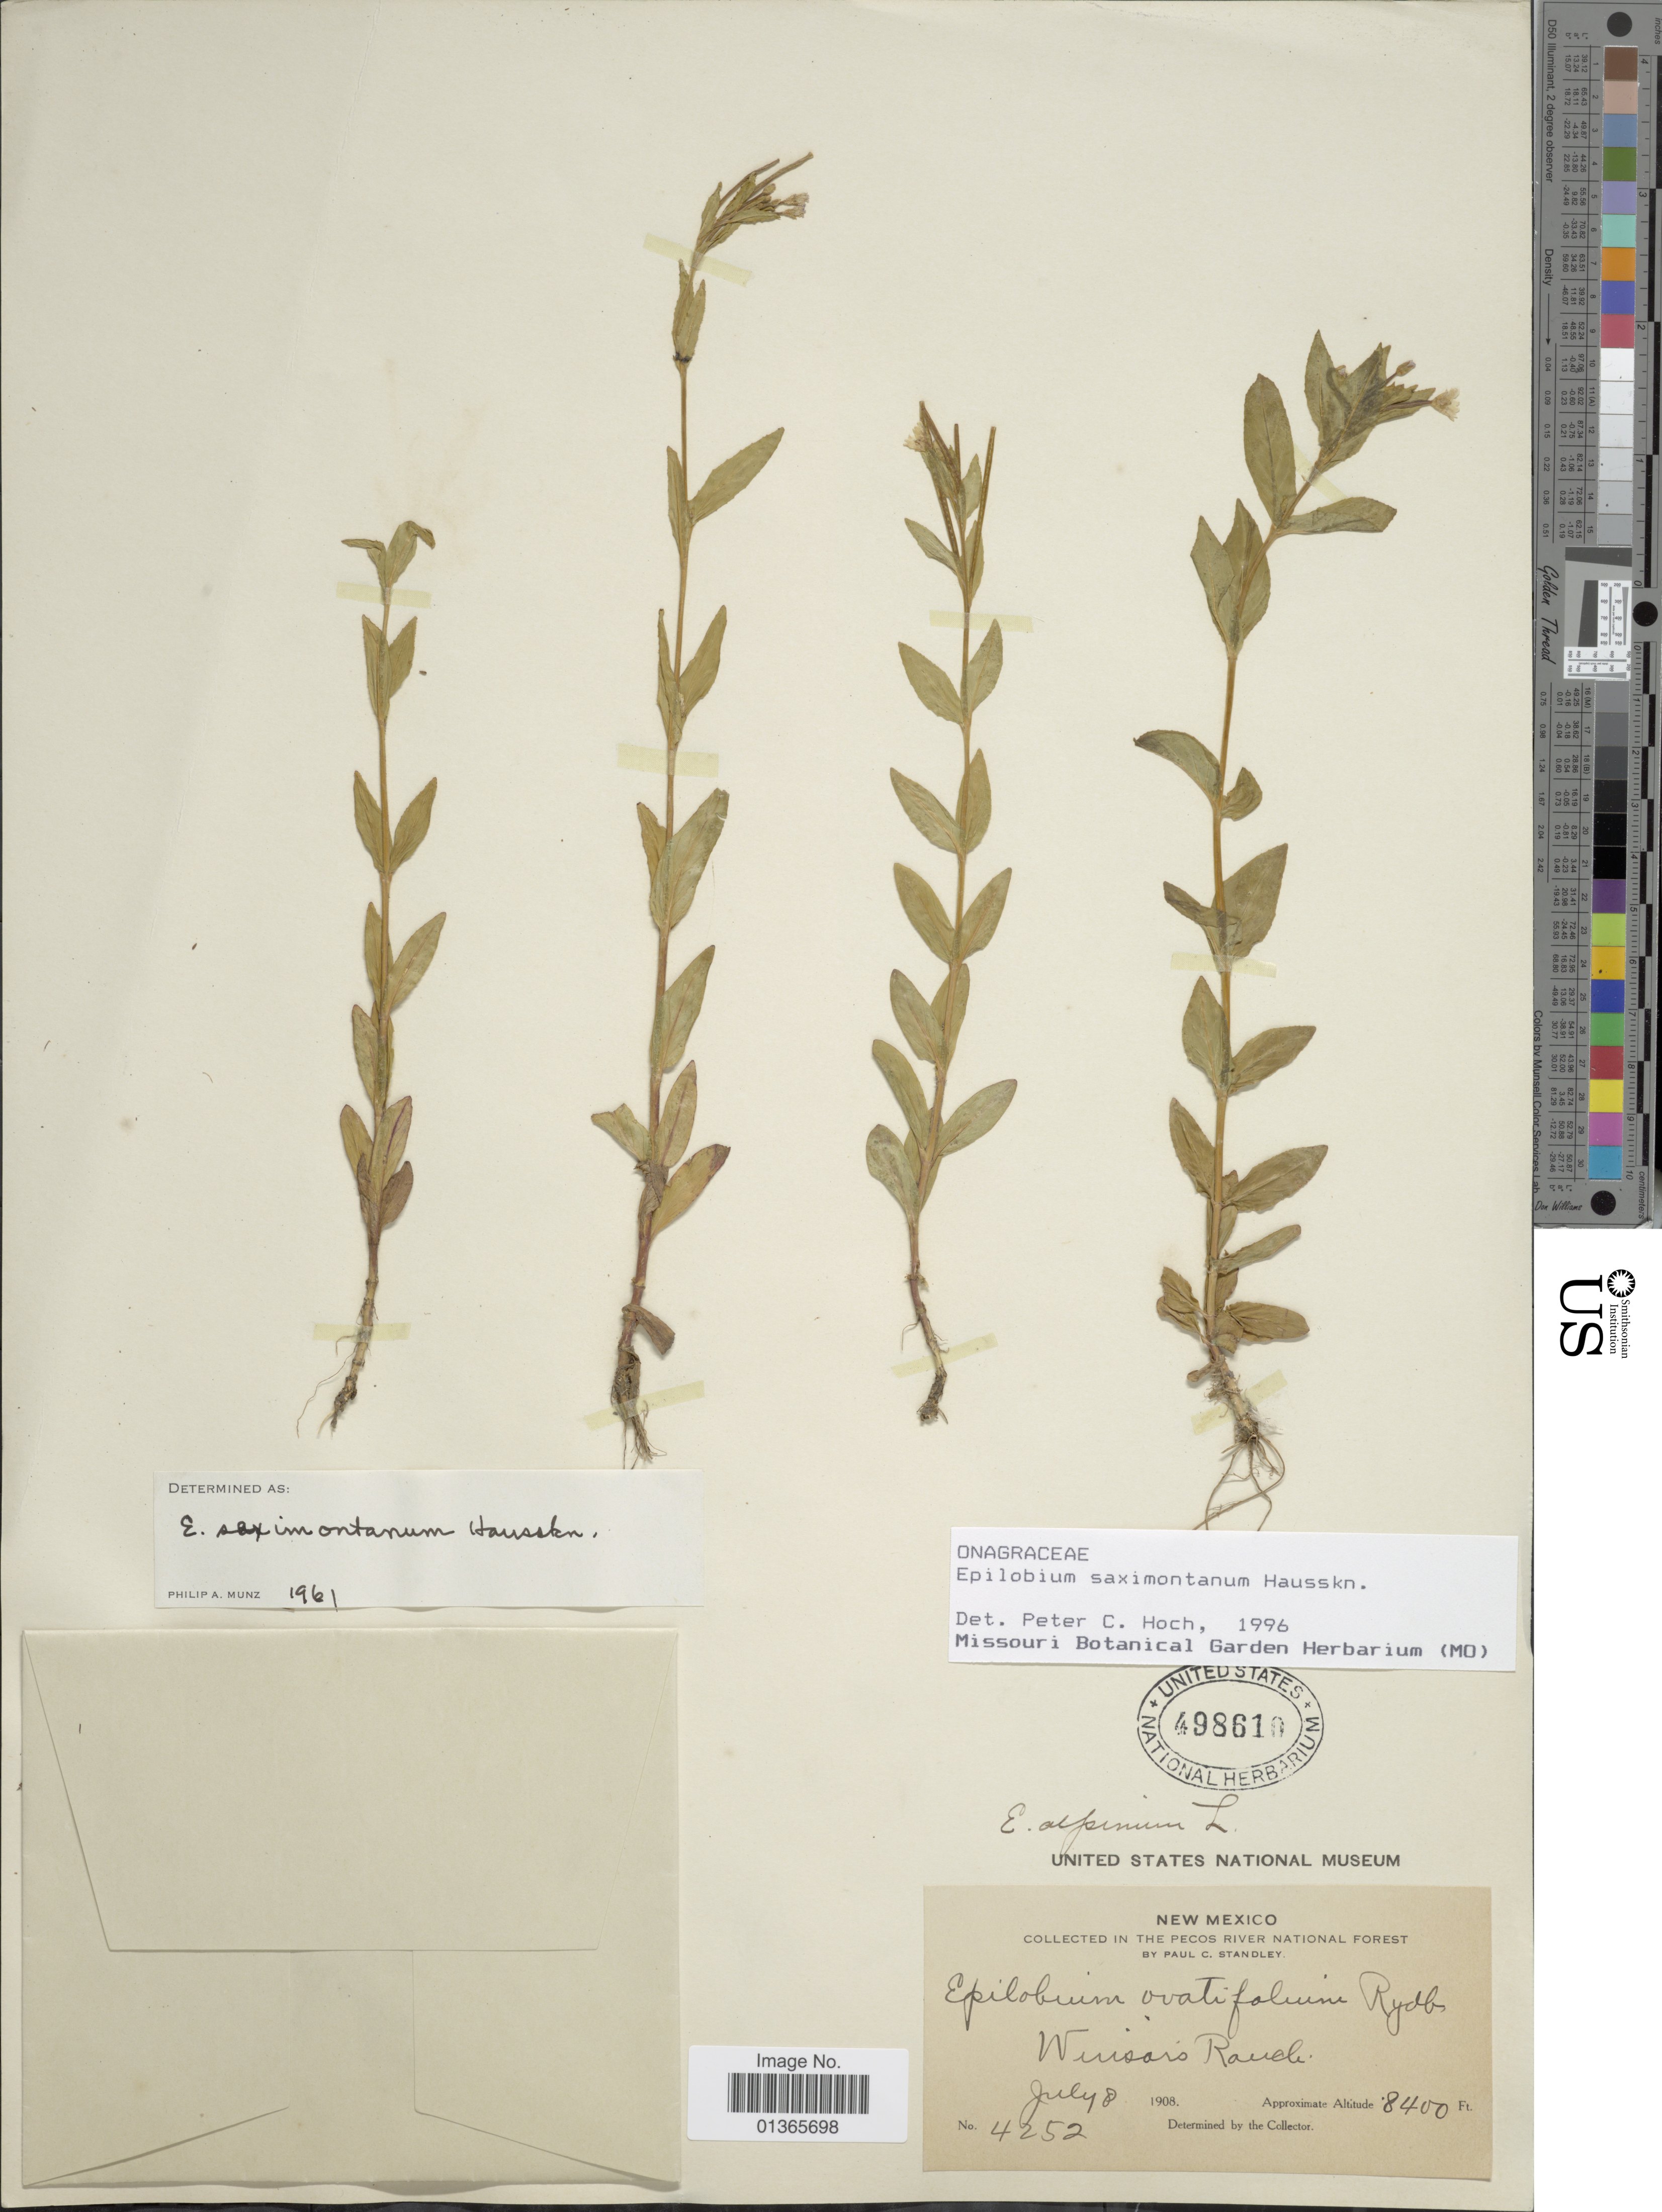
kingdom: Plantae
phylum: Tracheophyta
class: Magnoliopsida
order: Myrtales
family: Onagraceae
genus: Epilobium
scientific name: Epilobium saximontanum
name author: Hausskn.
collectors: P. C. Standley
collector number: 4252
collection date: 1908-07-08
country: United States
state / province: New Mexico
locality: Pecos River National Forest. Winsor's Ranch.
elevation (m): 2560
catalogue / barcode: US 498610